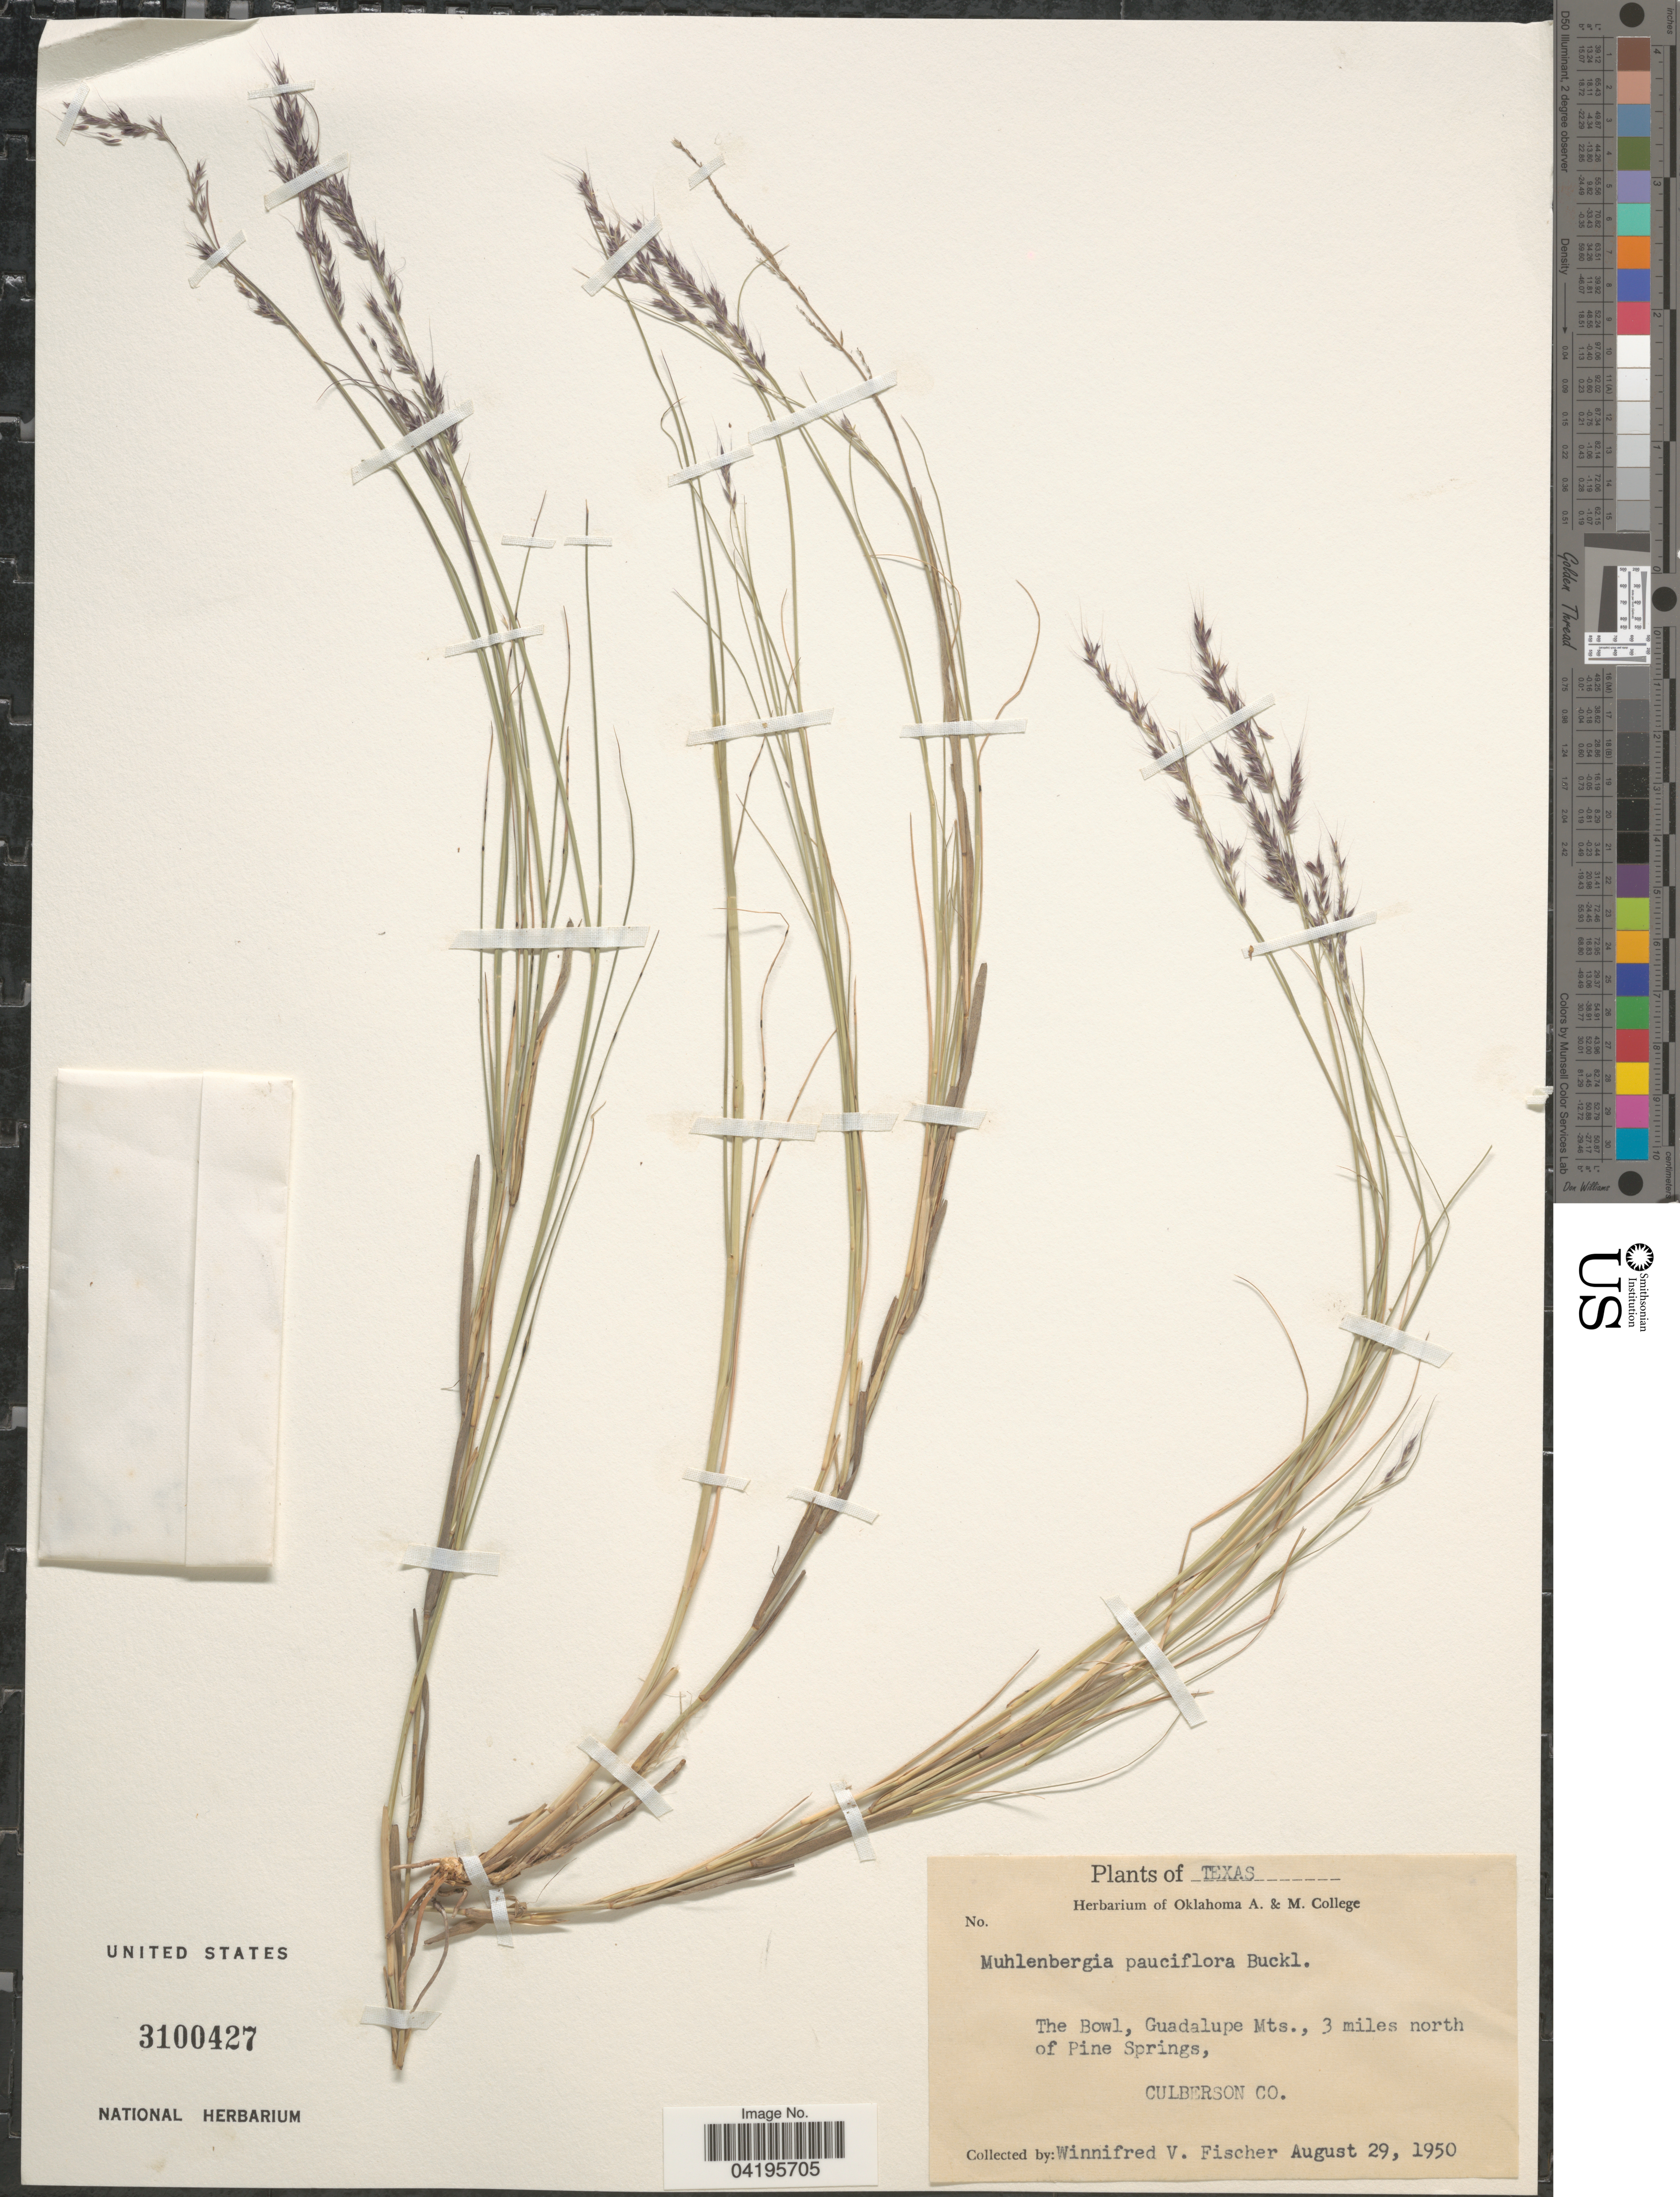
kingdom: Plantae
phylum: Tracheophyta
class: Liliopsida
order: Poales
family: Poaceae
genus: Muhlenbergia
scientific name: Muhlenbergia pauciflora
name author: Buckley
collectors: W. Fischer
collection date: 1950-08-29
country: United States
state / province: Texas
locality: The Bowl, Guadalupe Mts., 3 miles north of Pine Springs, Culberson Co.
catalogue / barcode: US 3100427